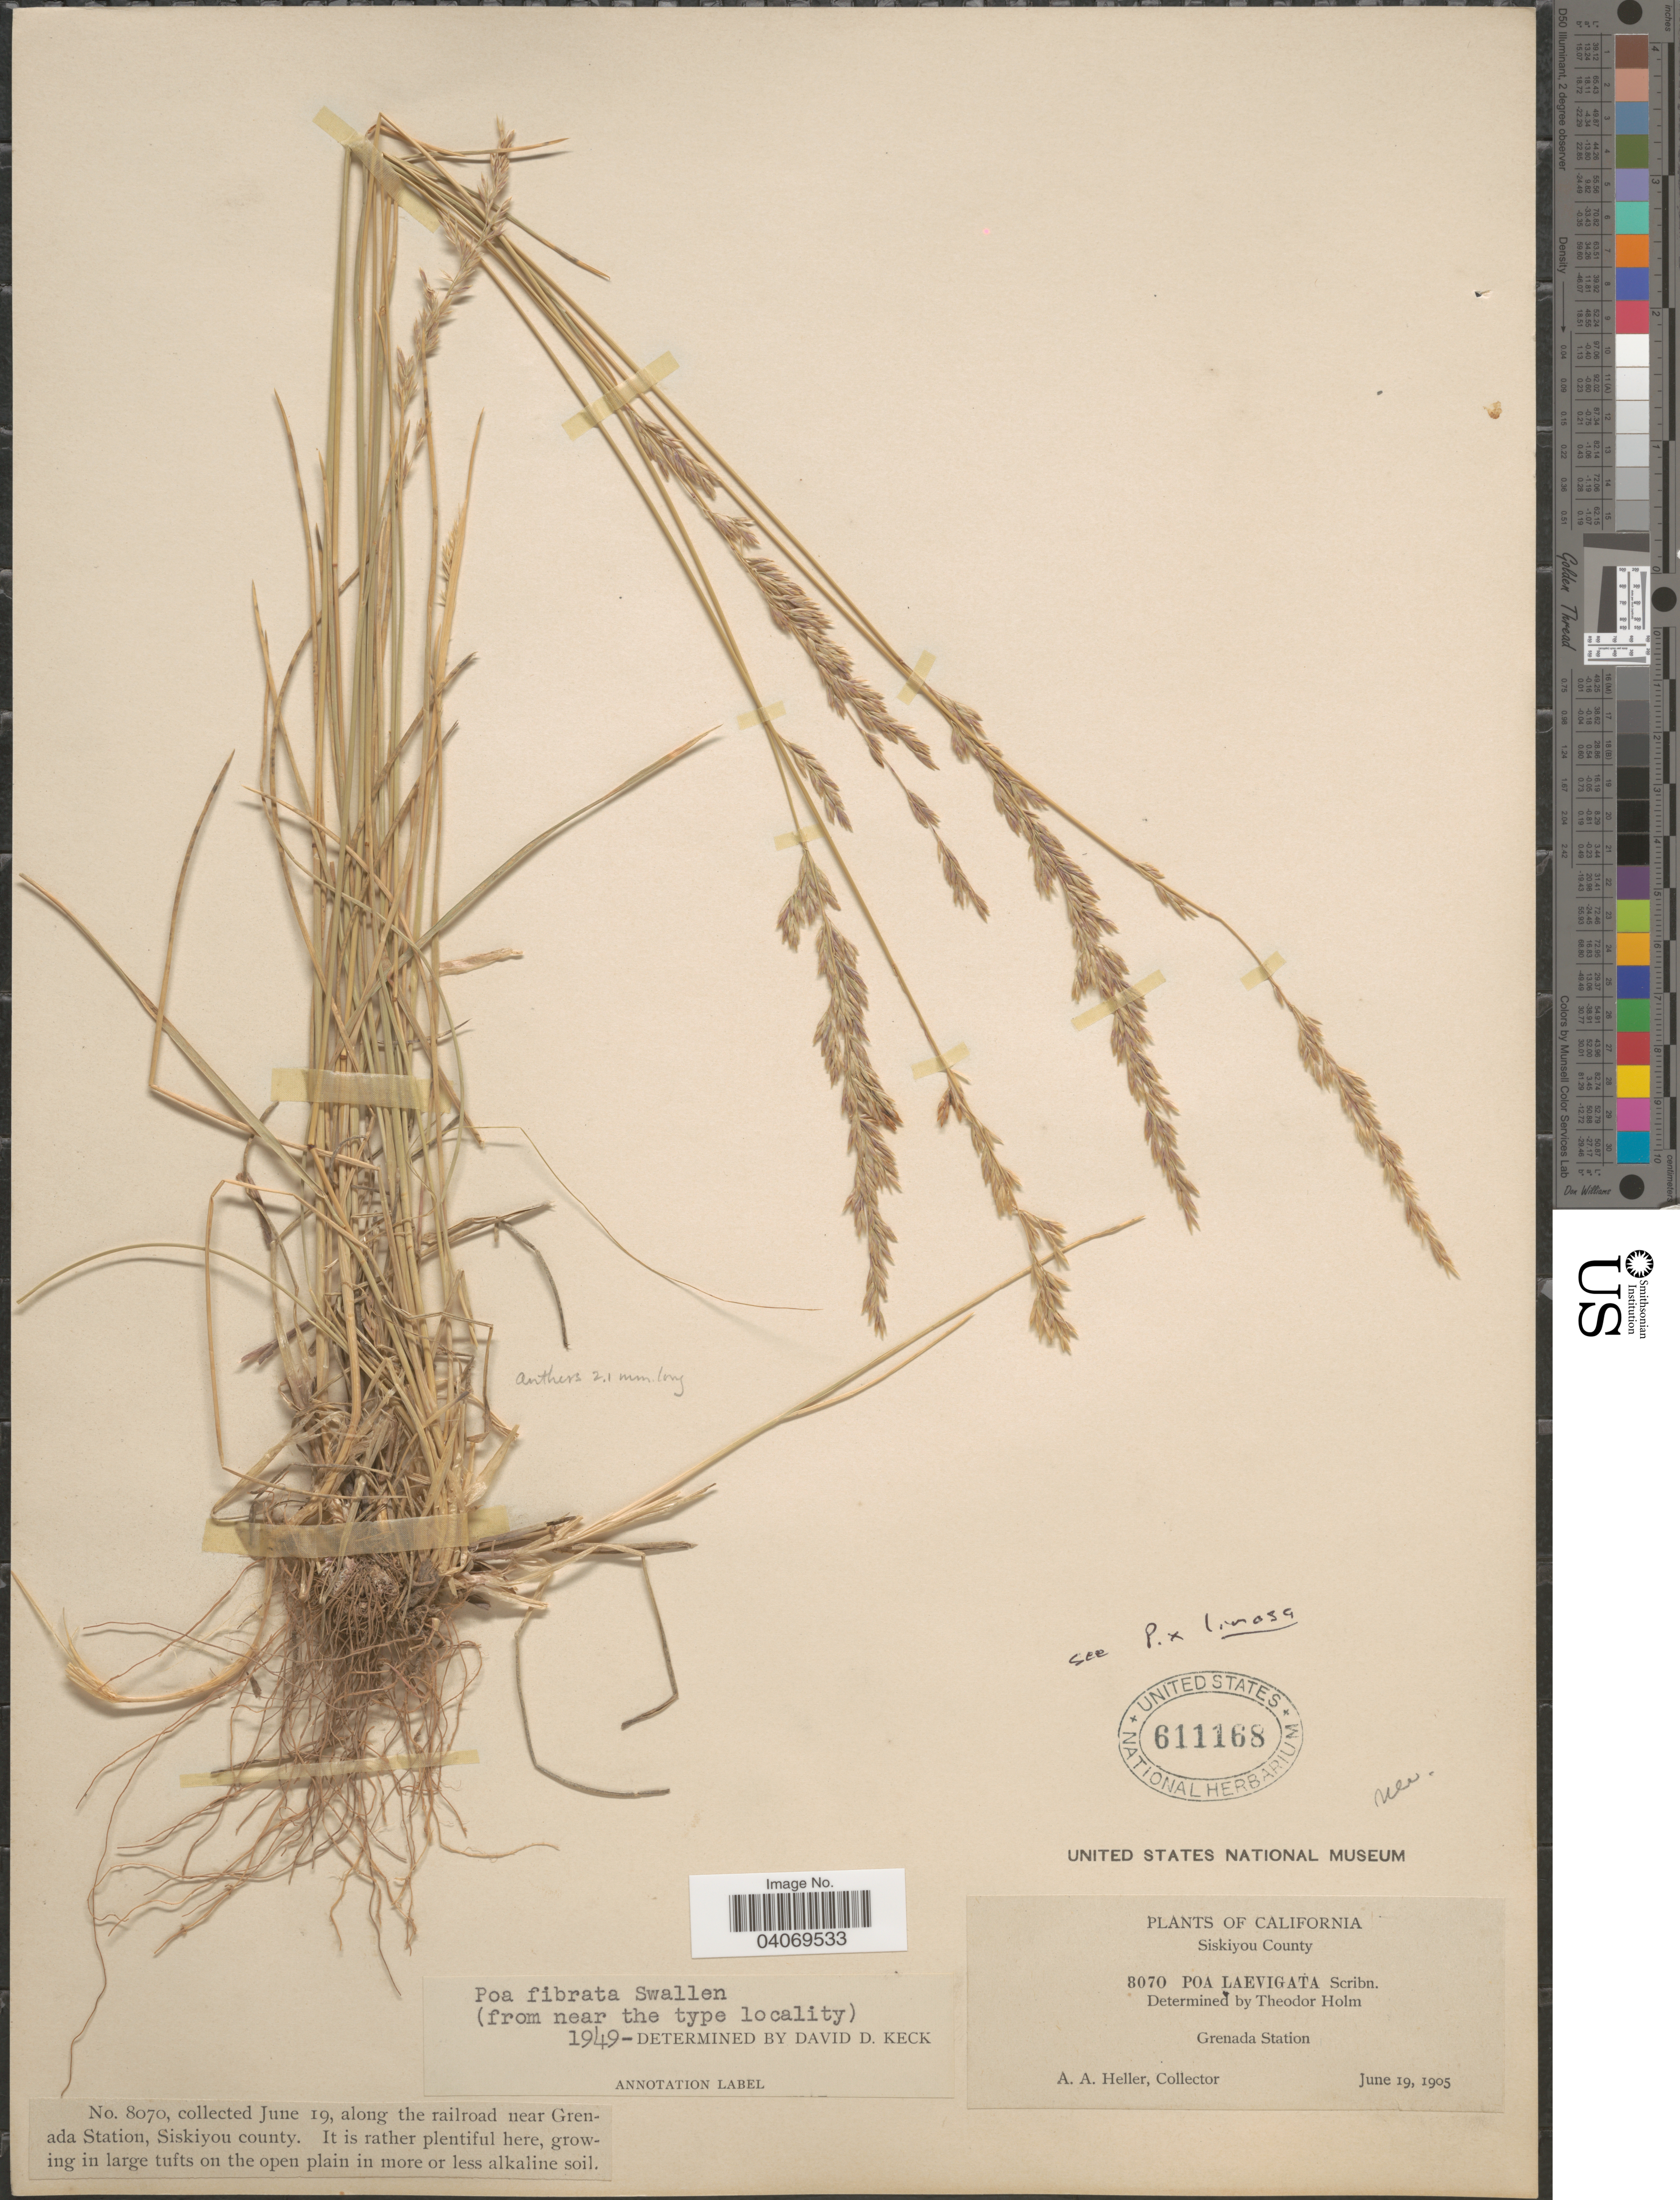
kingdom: Plantae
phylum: Tracheophyta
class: Liliopsida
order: Poales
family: Poaceae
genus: Poa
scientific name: Poa x limosa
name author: Scribn. & T.A. Williams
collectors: A. A. Heller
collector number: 8070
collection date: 1905-06-19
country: United States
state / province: California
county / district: Siskiyou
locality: Siskiyou County. Along the railroad near Grenada Station.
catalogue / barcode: US 611168